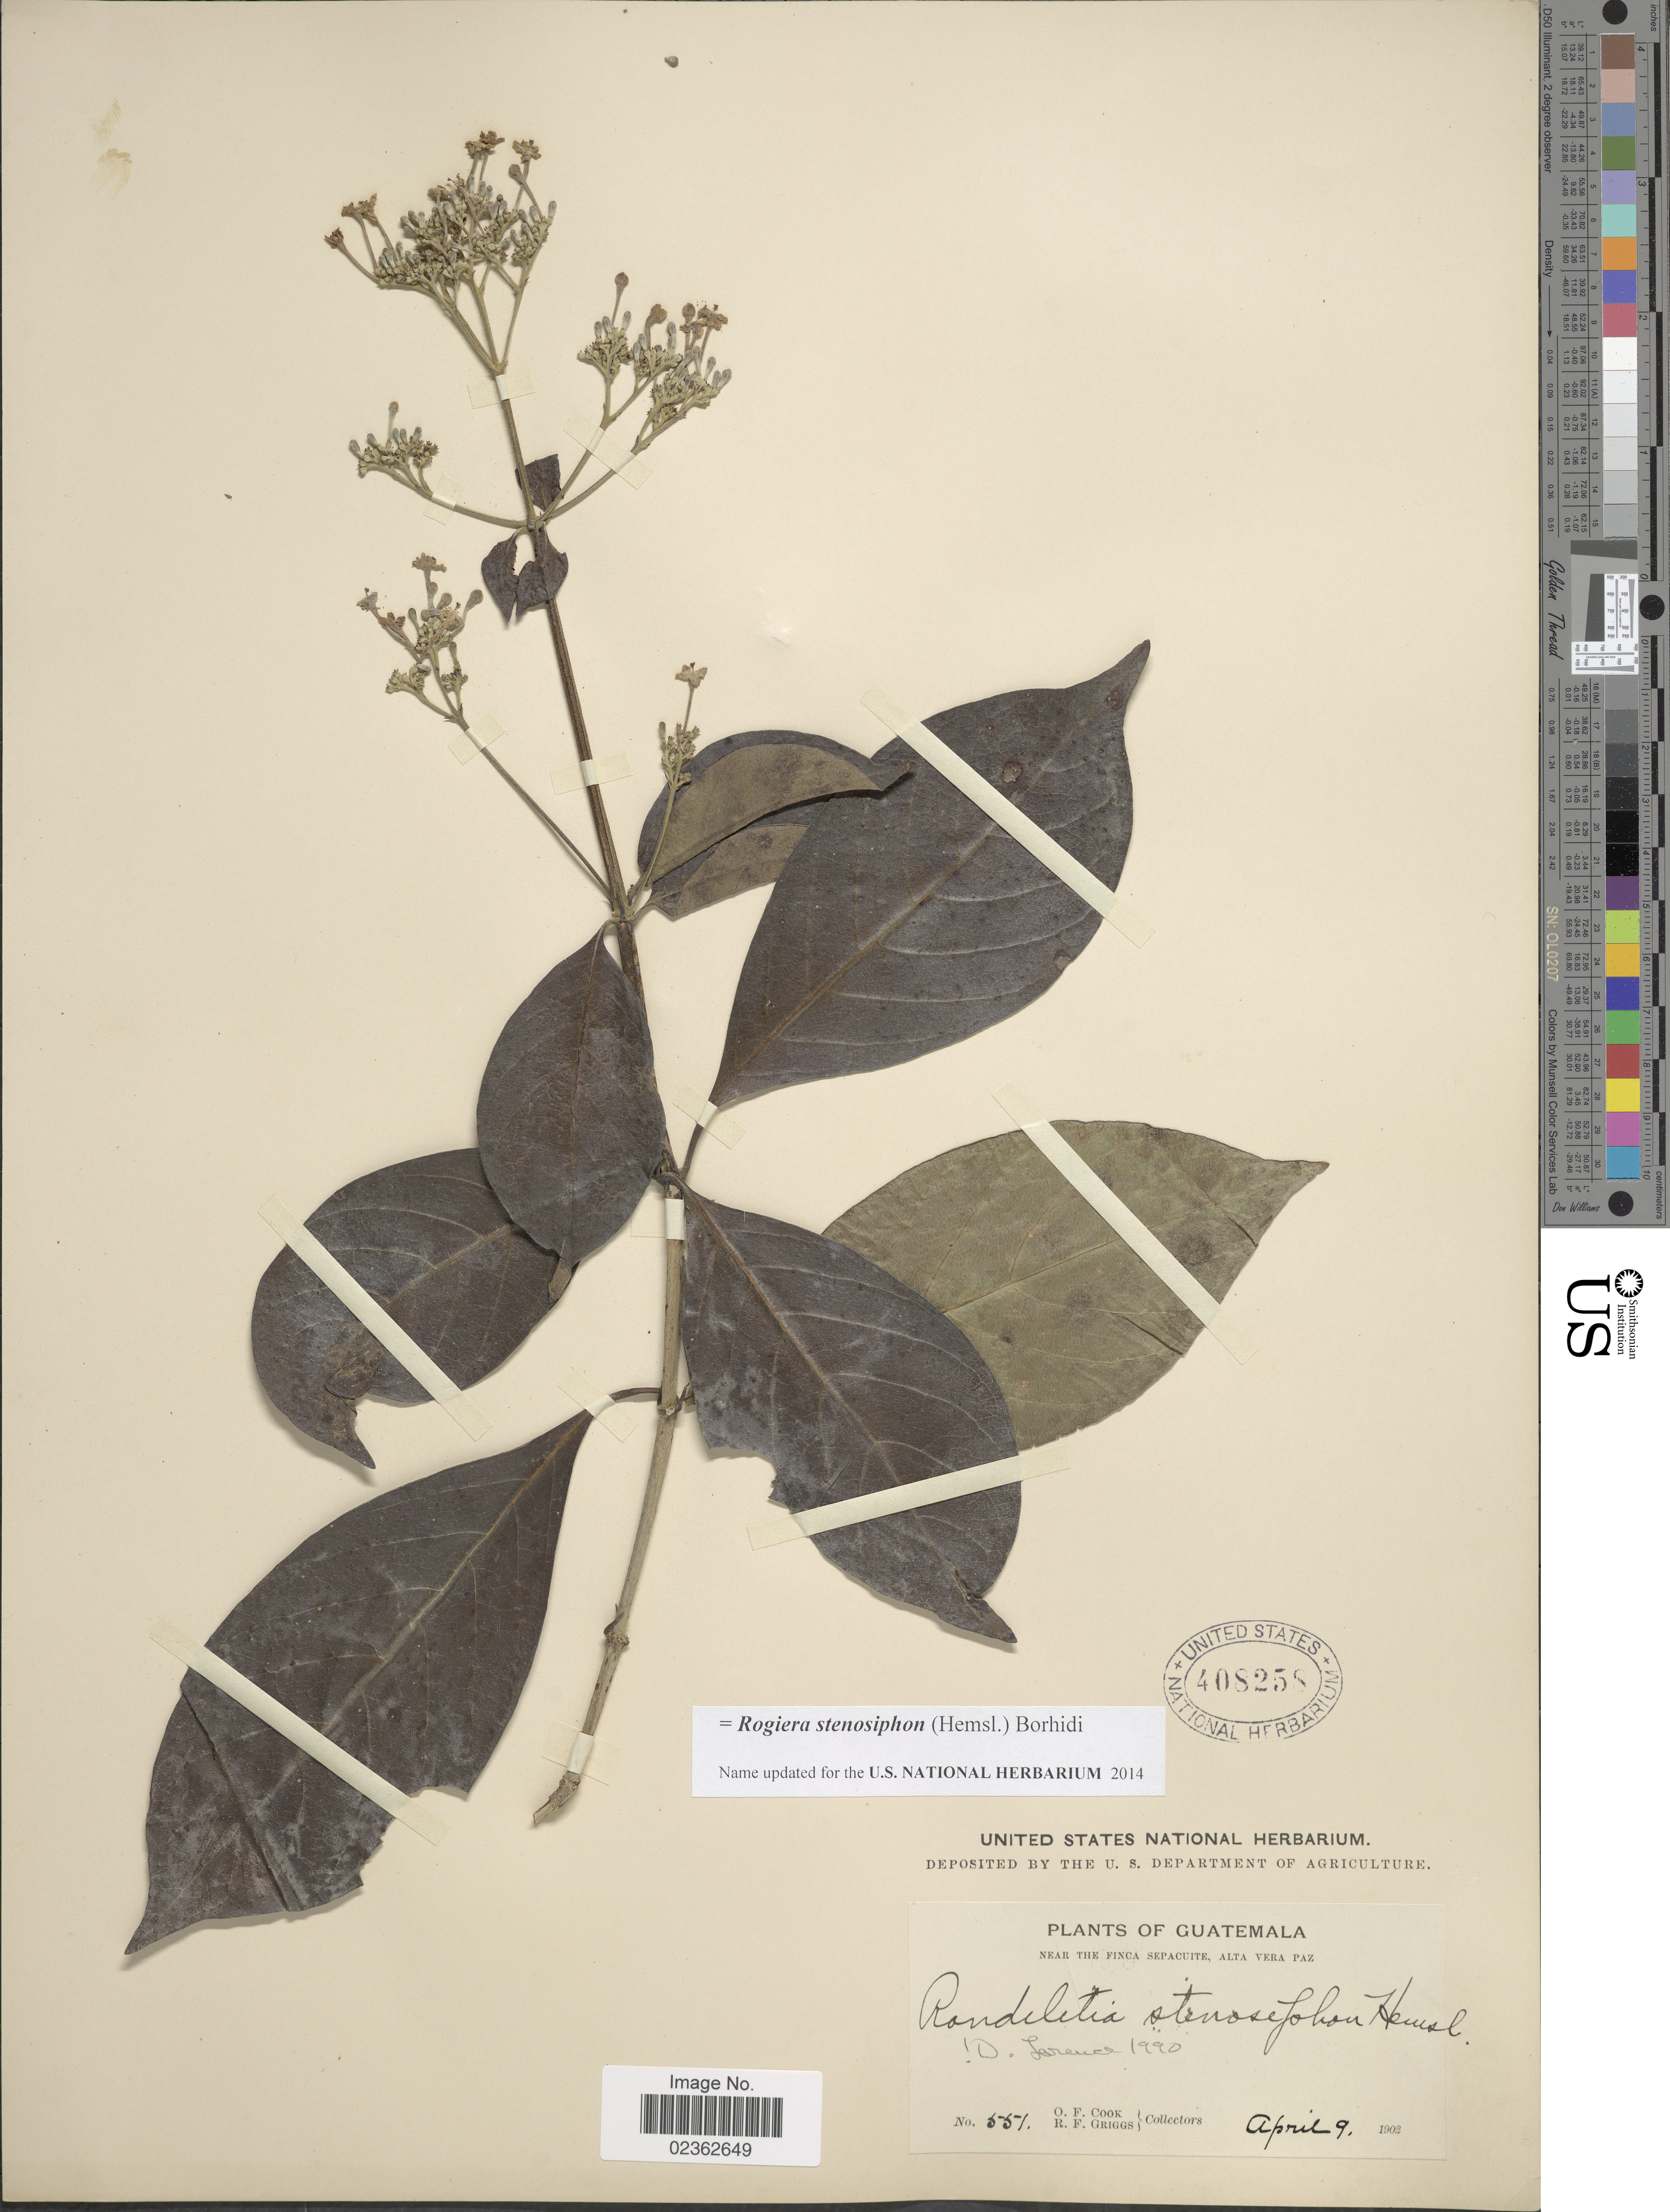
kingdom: Plantae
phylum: Tracheophyta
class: Magnoliopsida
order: Gentianales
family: Rubiaceae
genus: Rogiera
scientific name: Rogiera stenosiphon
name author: (Hemsl.) Borhidi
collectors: O. F. Cook & R. F. Griggs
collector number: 551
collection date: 1902-04-09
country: Guatemala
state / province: Alta Verapaz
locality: Near the Finca Sepacuite.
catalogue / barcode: US 408258